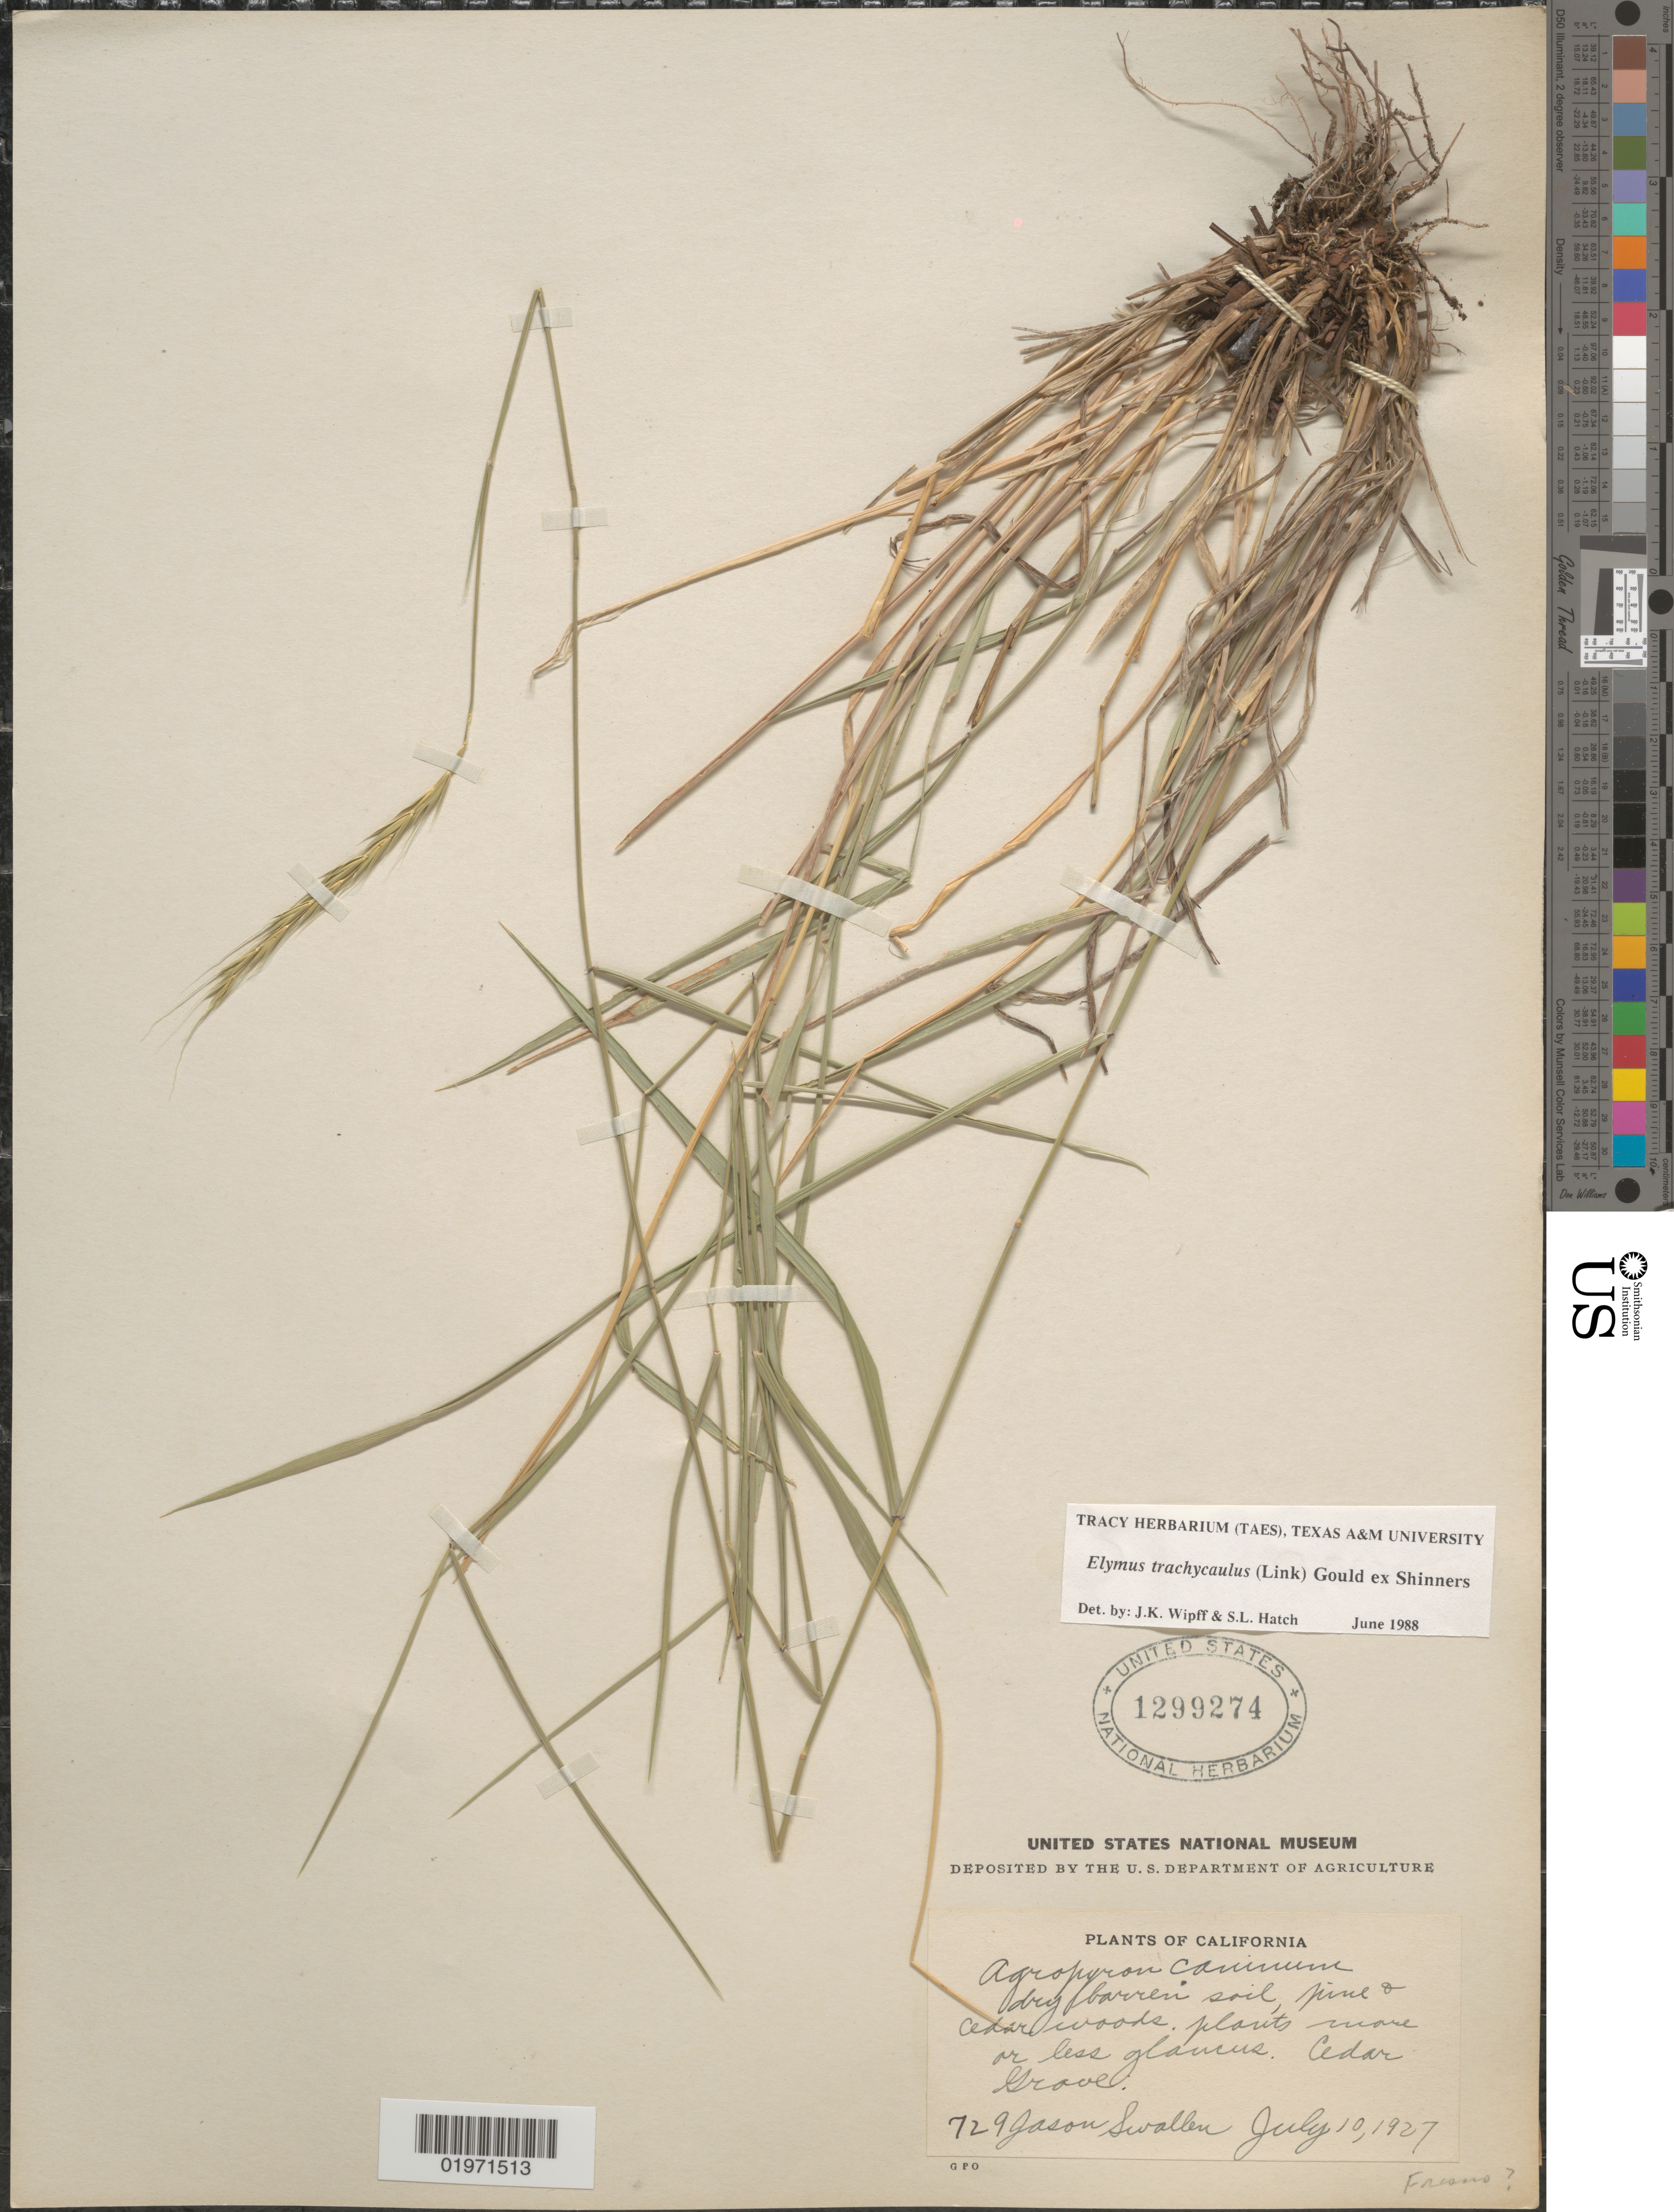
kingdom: Plantae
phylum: Tracheophyta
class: Liliopsida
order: Poales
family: Poaceae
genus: Elymus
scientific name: Elymus trachycaulus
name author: (Link) Gould ex Shinners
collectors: J. R. Swallen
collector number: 729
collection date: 1927-07-10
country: United States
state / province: California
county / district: Fresno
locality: Cedar Grove. Fresno [unsure placement]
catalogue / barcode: US 1299274